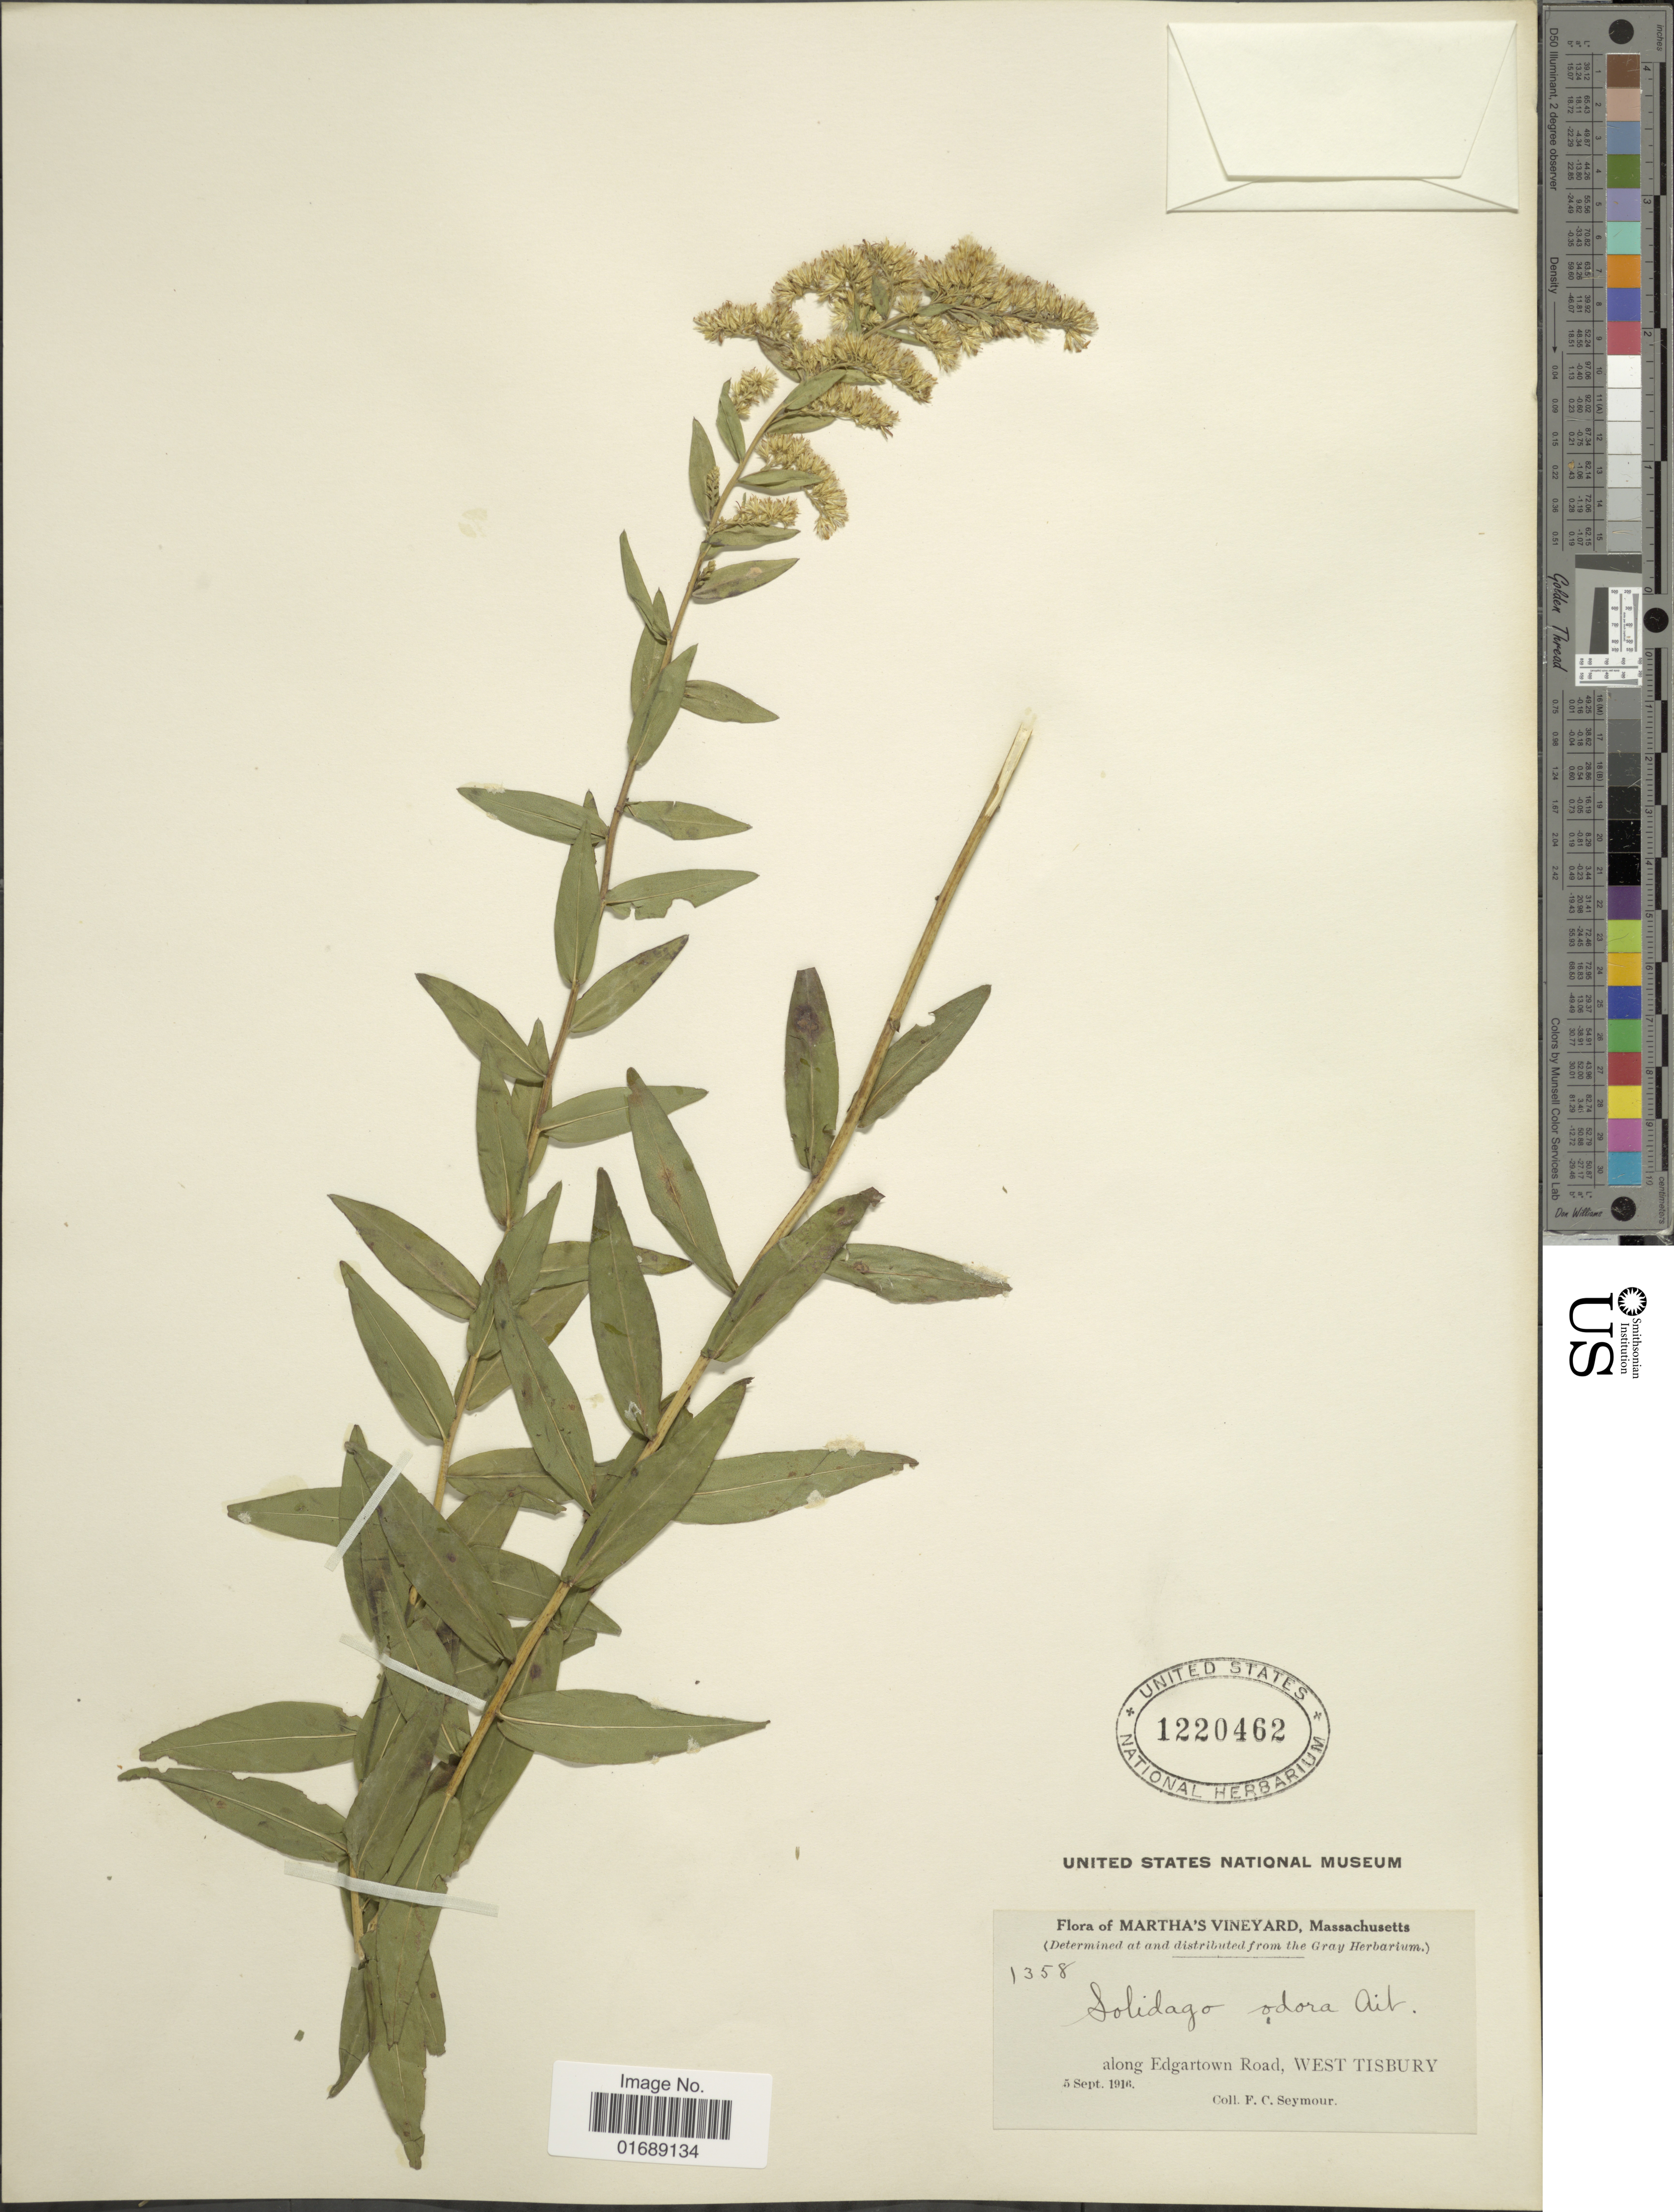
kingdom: Plantae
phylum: Tracheophyta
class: Magnoliopsida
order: Asterales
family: Asteraceae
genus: Solidago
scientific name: Solidago odora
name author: Aiton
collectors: F. C. Seymour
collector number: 1358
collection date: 1916-09-05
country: United States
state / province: Massachusetts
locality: Martha;s Vineyard, along Edgartown Road, West Tisbury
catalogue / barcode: US 1220462